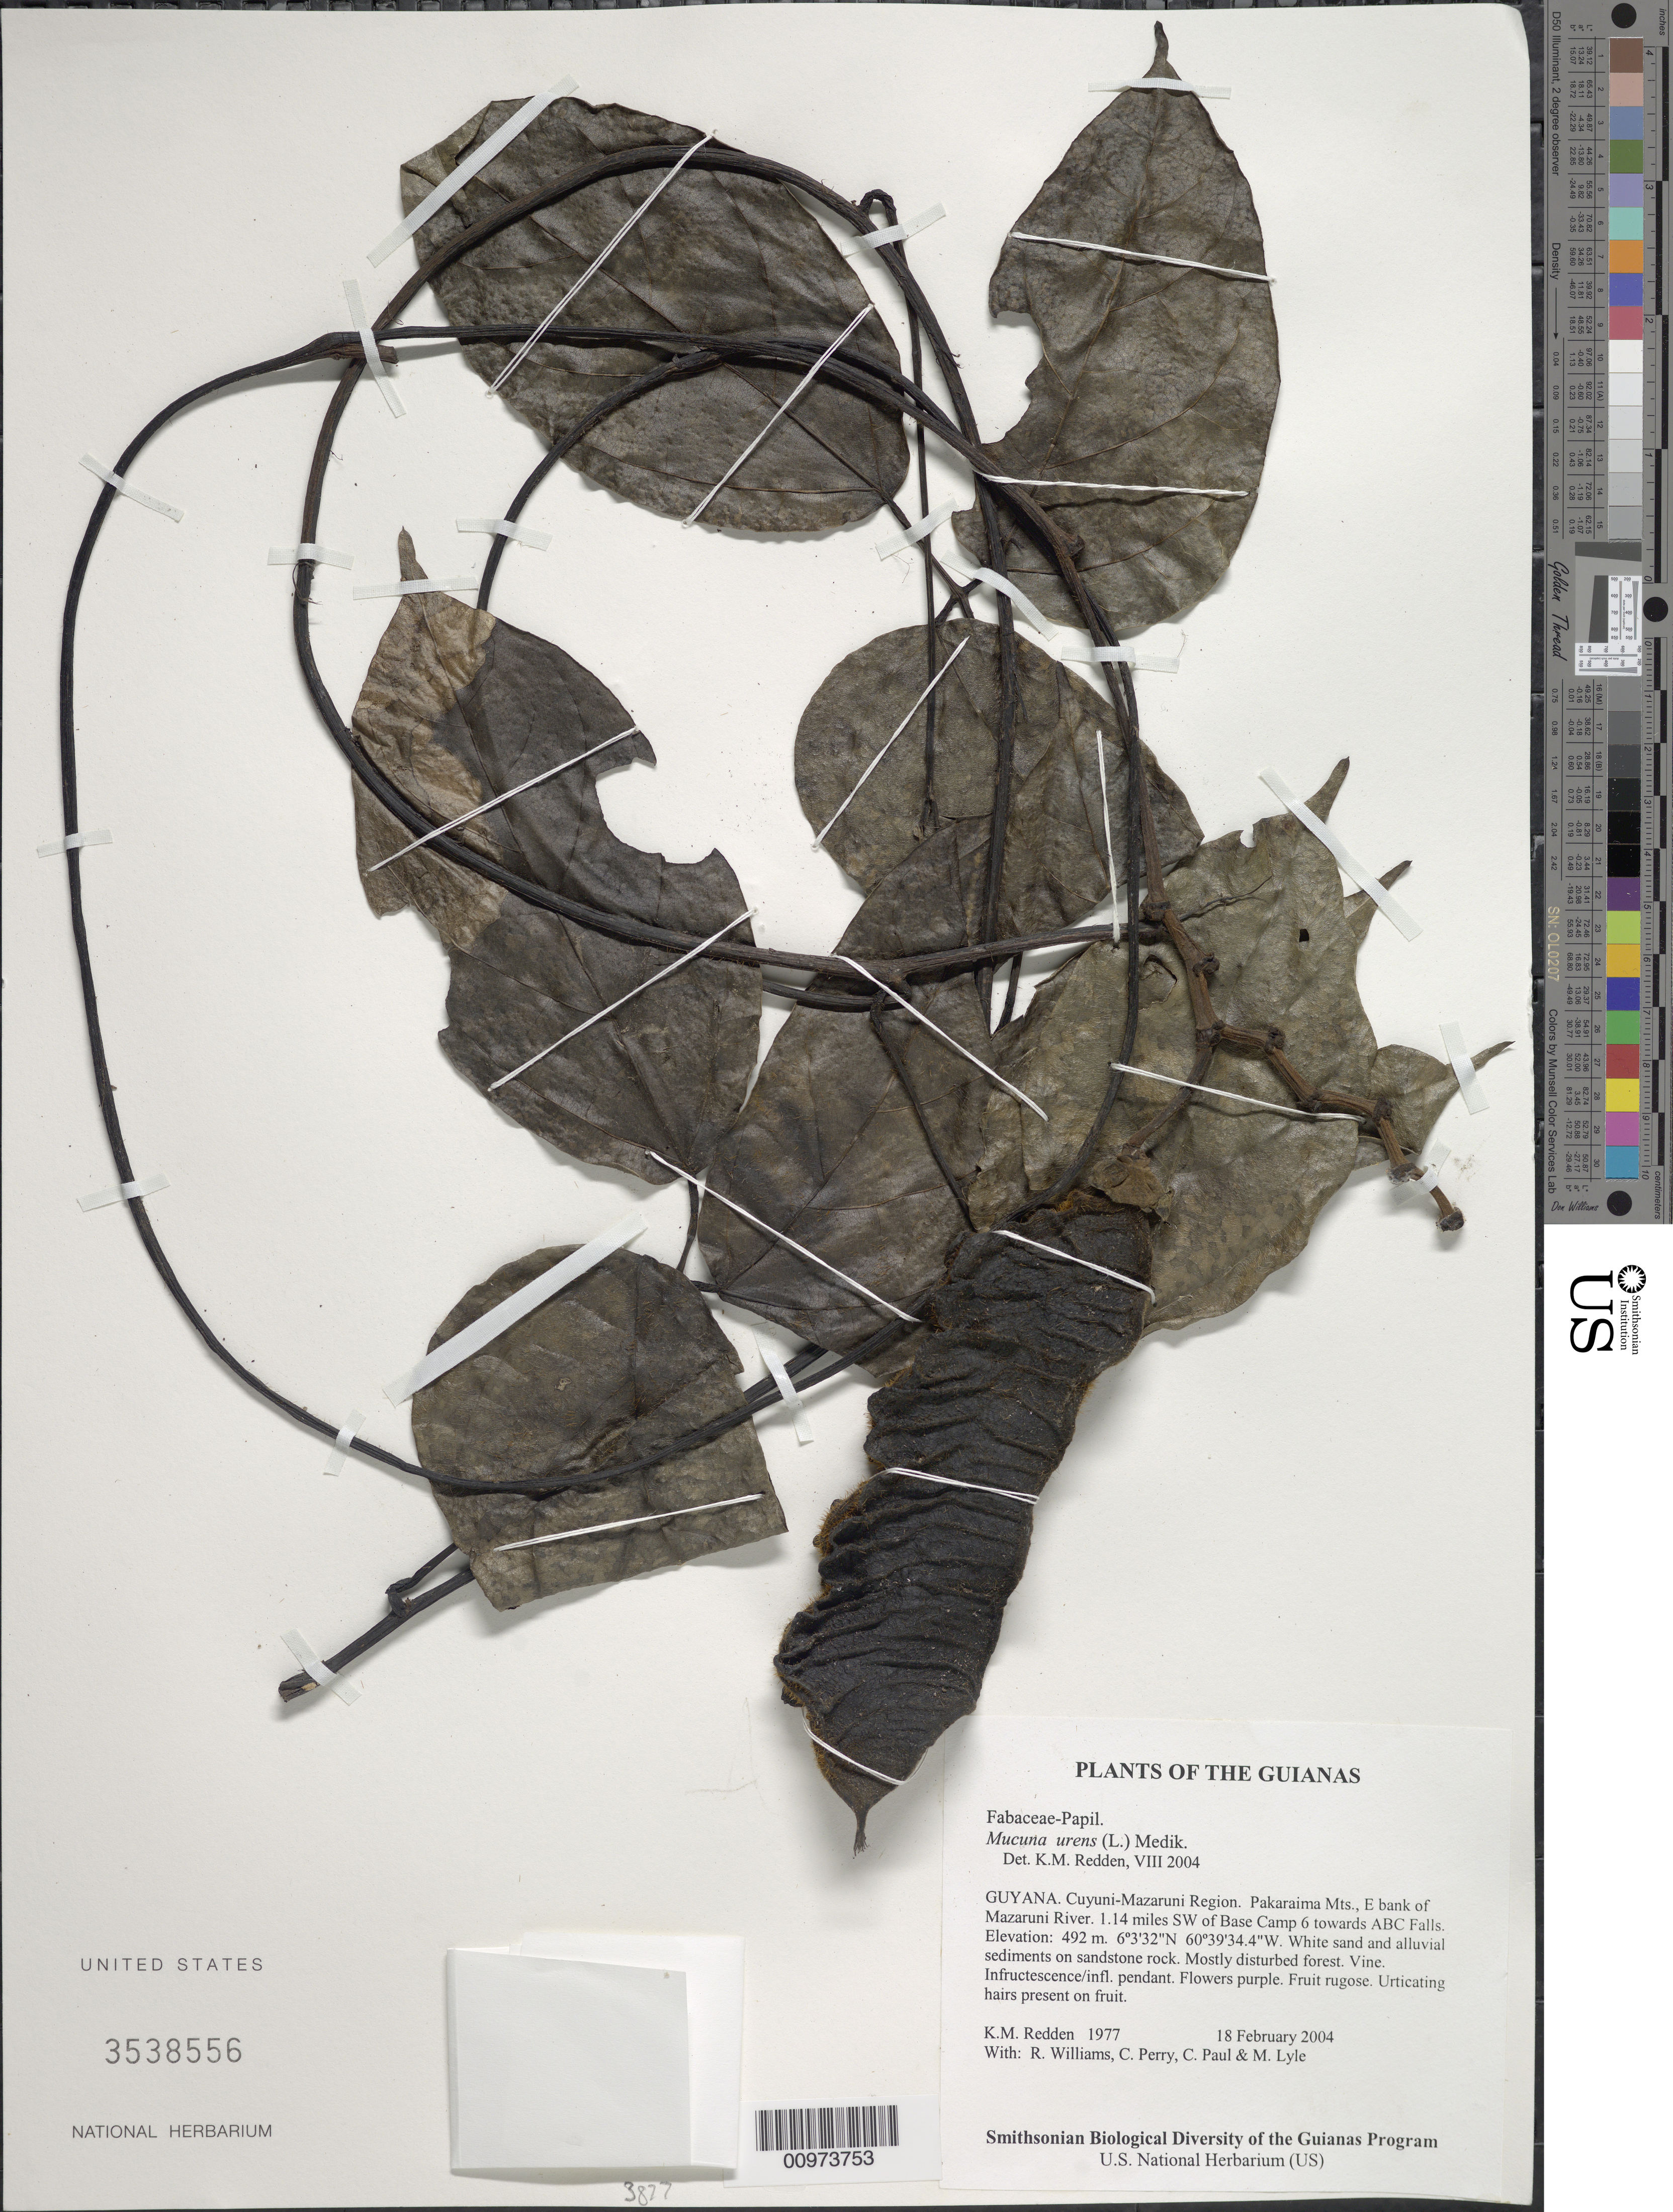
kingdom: Plantae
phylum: Tracheophyta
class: Magnoliopsida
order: Fabales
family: Fabaceae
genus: Mucuna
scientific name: Mucuna urens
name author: (L.) Medik.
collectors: K. M. Redden, R. Williams, C. Perry, C. Paul & M. Lyle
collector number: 1977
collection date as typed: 18 February 2004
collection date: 2004-02-18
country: Guyana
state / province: Cuyuni-Mazaruni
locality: Pakaraima Mts., E bank of Mazaruni River. 1.14 miles SW of Base Camp 6 towards ABC Falls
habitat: White sand and alluvial sediments on sandstone rock. Mostly disturbed forest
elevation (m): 492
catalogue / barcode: US 3538556